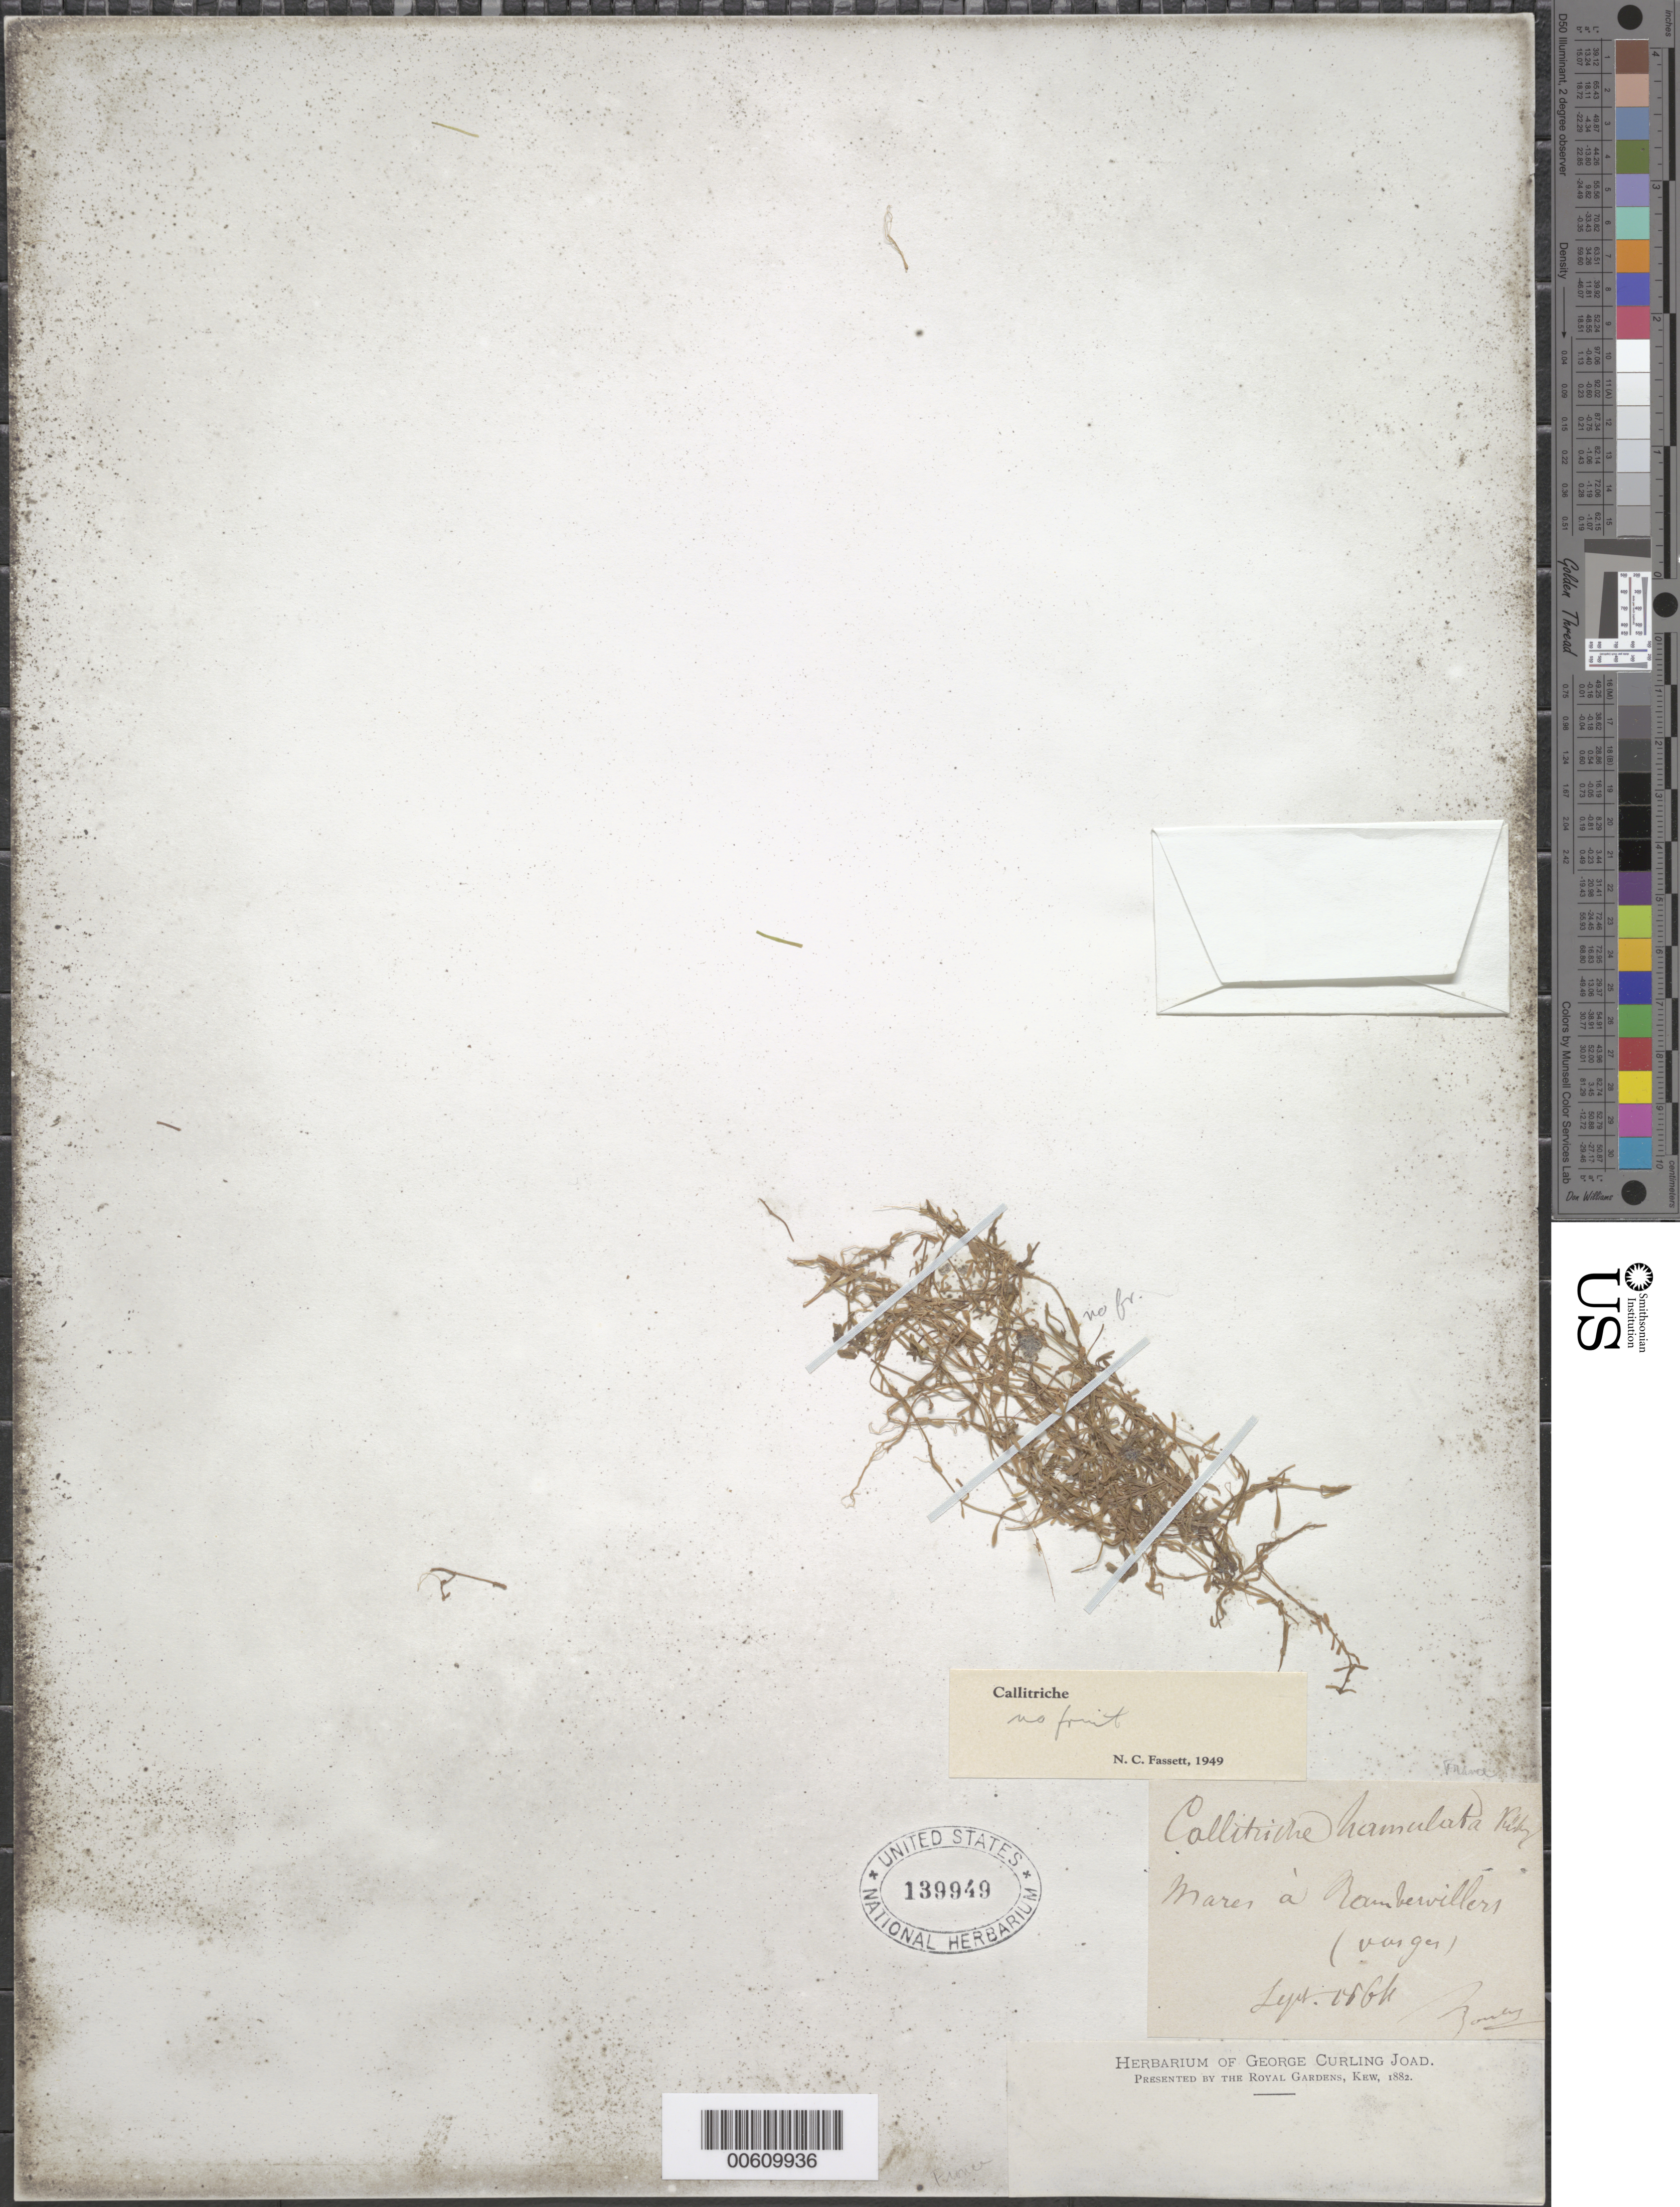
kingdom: Plantae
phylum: Tracheophyta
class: Magnoliopsida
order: Lamiales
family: Plantaginaceae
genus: Callitriche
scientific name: Callitriche hamulata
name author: Kütz. ex W.D.J. Koch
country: France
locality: Mares à Rambewillers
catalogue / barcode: US 139949